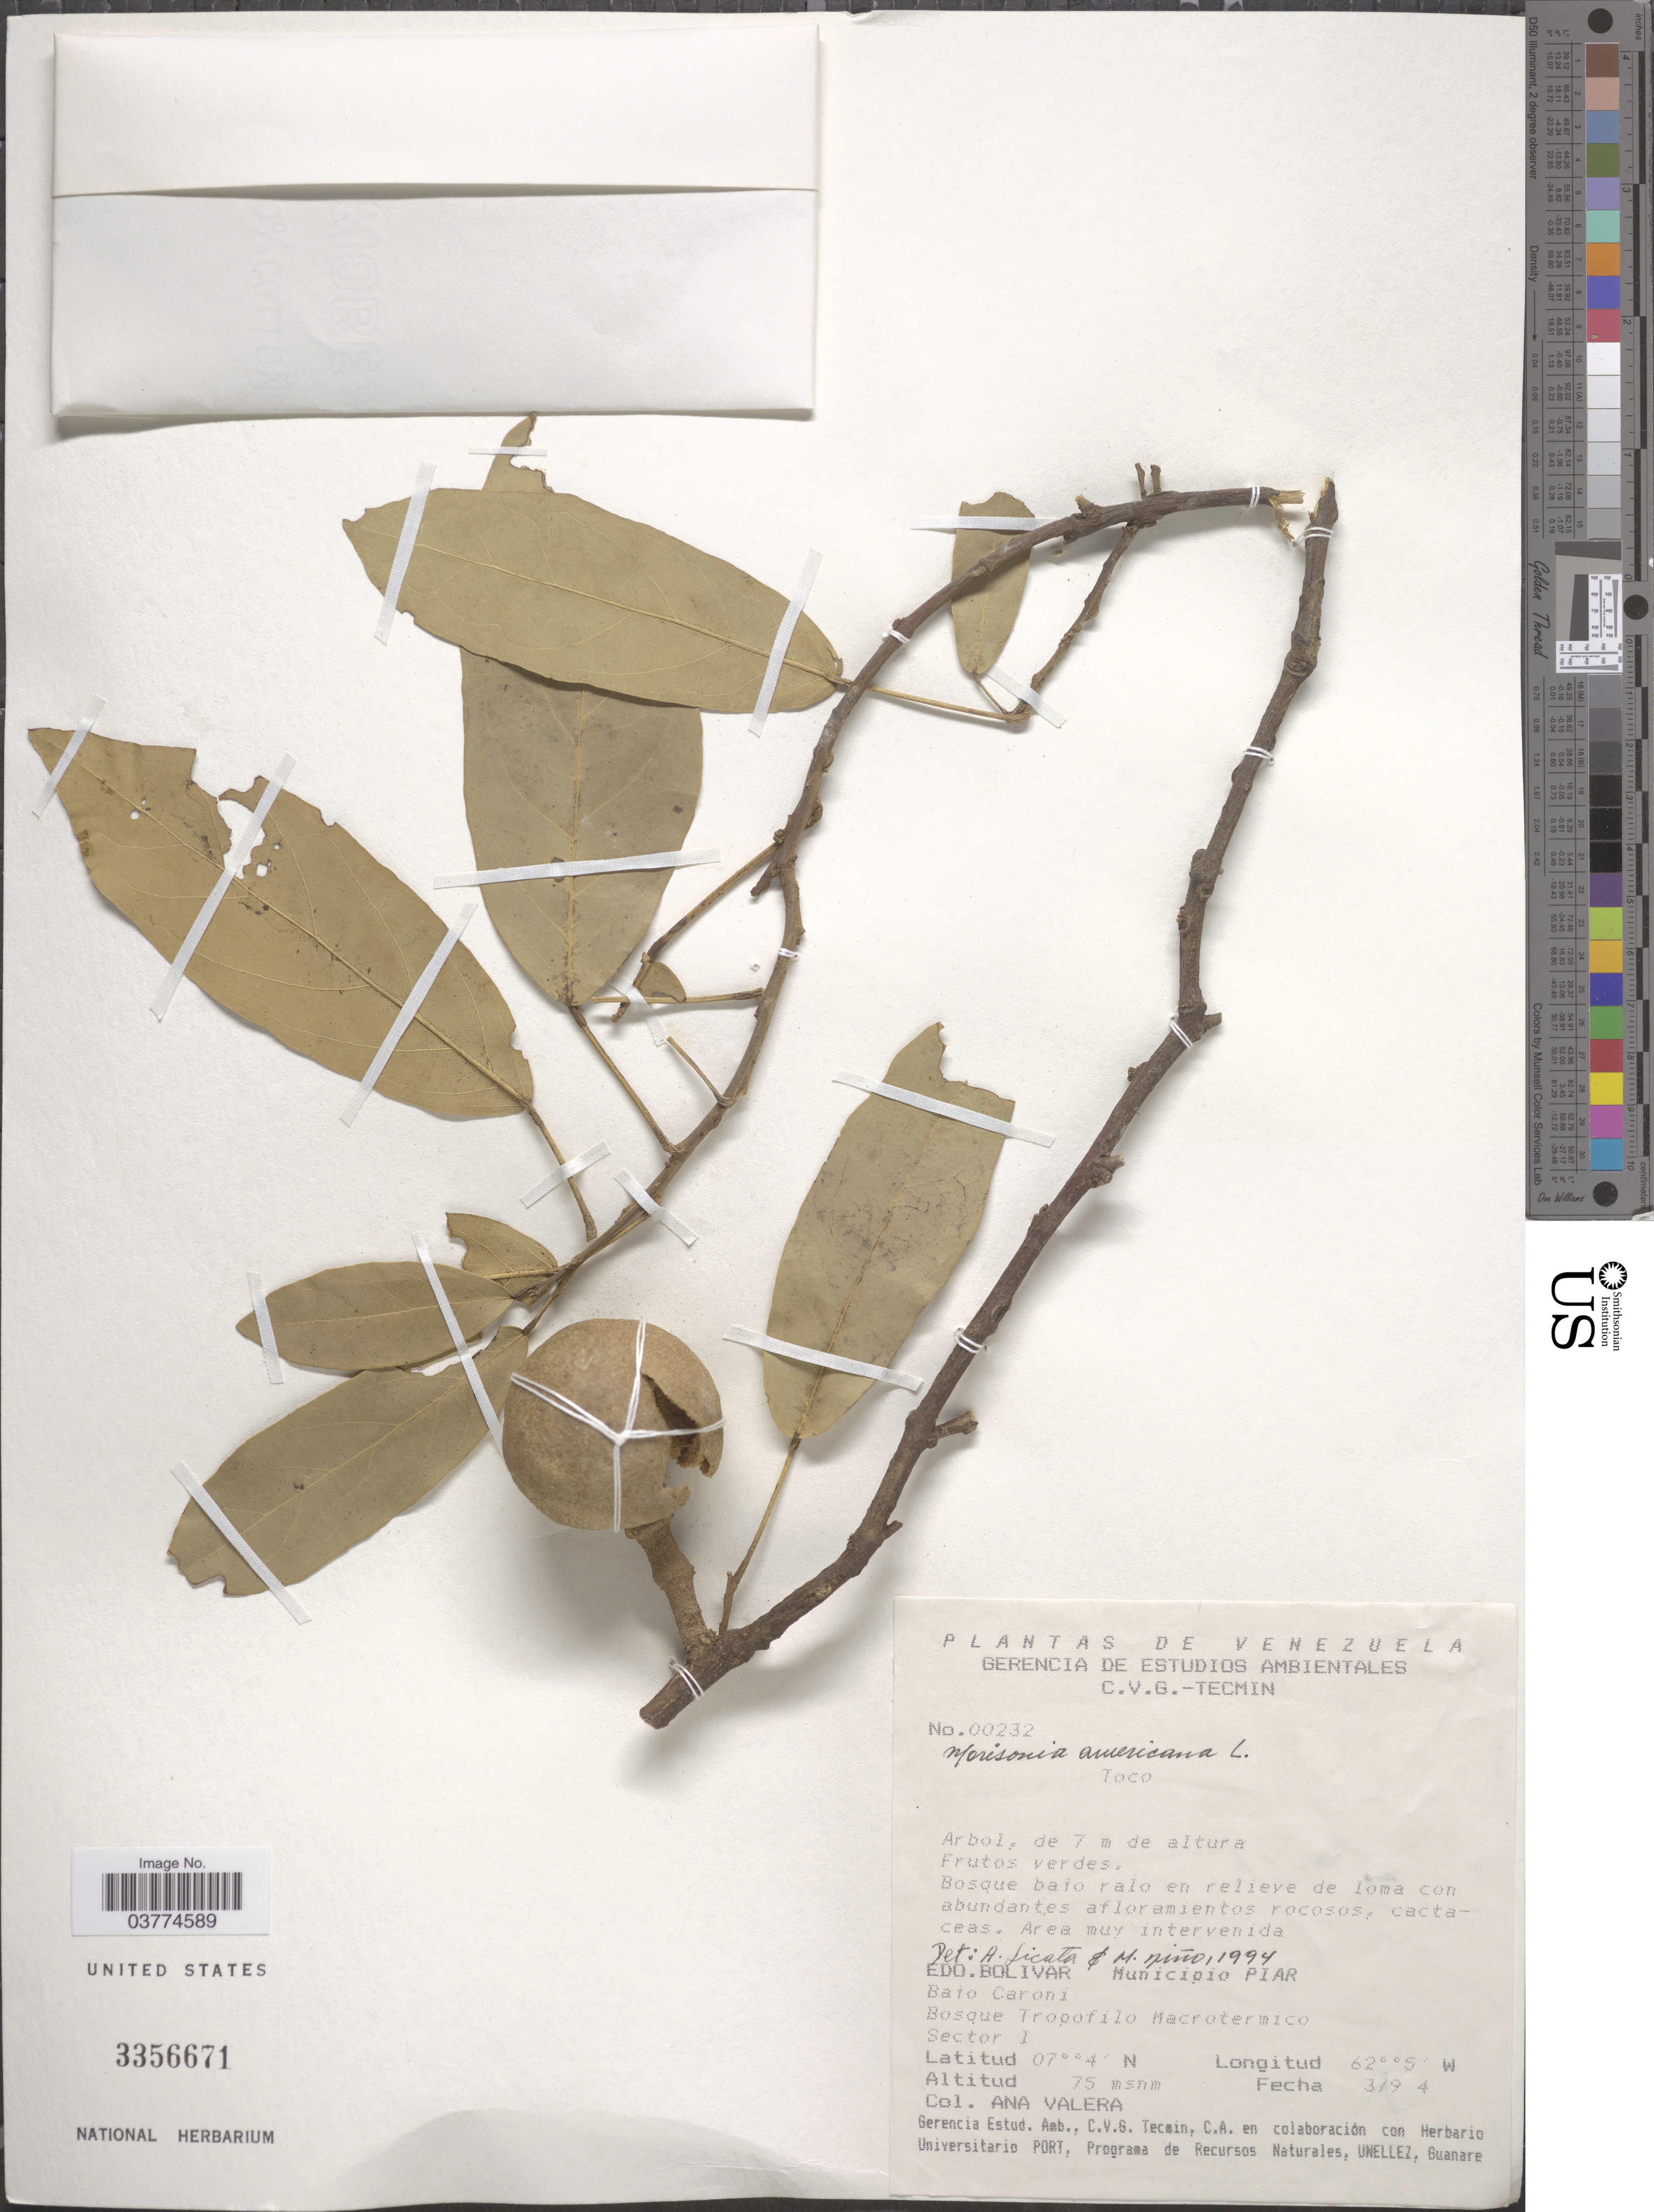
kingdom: Plantae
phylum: Tracheophyta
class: Magnoliopsida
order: Brassicales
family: Capparaceae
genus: Morisonia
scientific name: Morisonia americana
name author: L.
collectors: A. Valera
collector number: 00232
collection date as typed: Transcribed d/m/y: /3/94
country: Venezuela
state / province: Bolivar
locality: Municipio Piar. Baio Caroni. Bosque Tropofilo Macrotermico Sector 1.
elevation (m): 75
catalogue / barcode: US 3356671